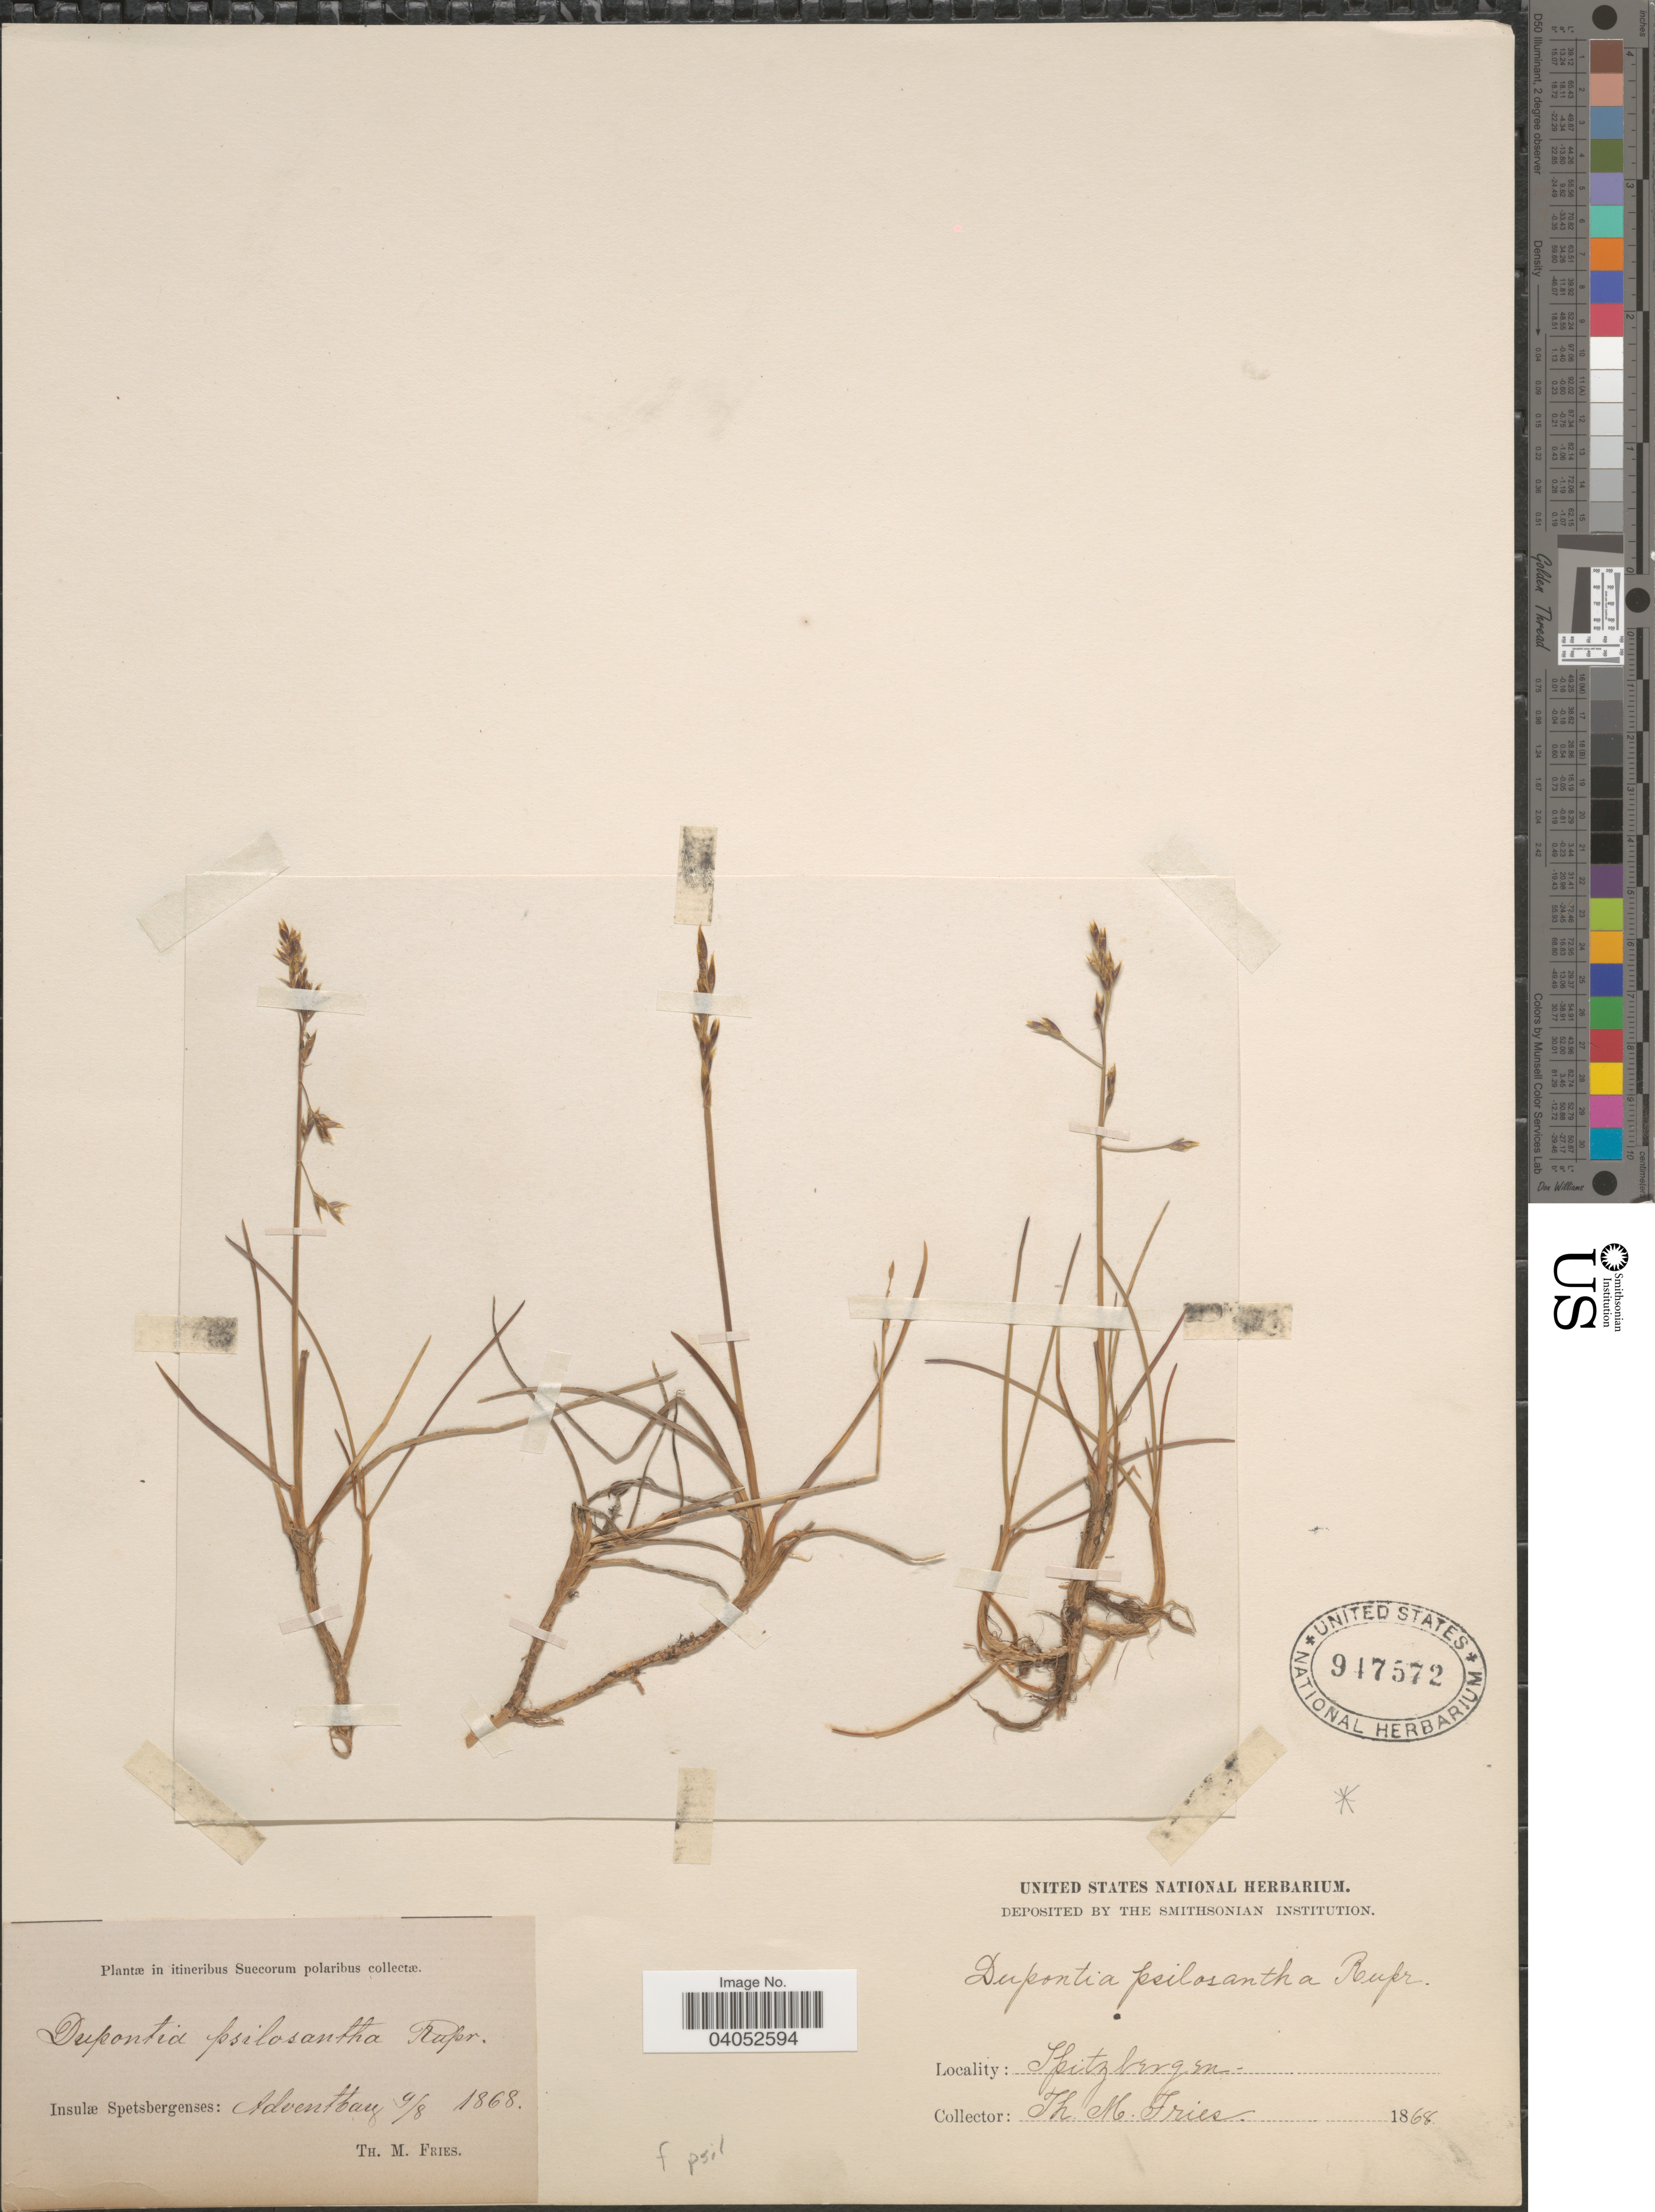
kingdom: Plantae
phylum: Tracheophyta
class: Liliopsida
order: Poales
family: Poaceae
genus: Dupontia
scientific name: Dupontia micrantha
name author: Holm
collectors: T. Fries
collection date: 1868-08-09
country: Norway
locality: Itineribus Suecorum polaribus. Insulæ Spetsbergenses: Adventbay. Spitzbergen.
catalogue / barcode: US 947572